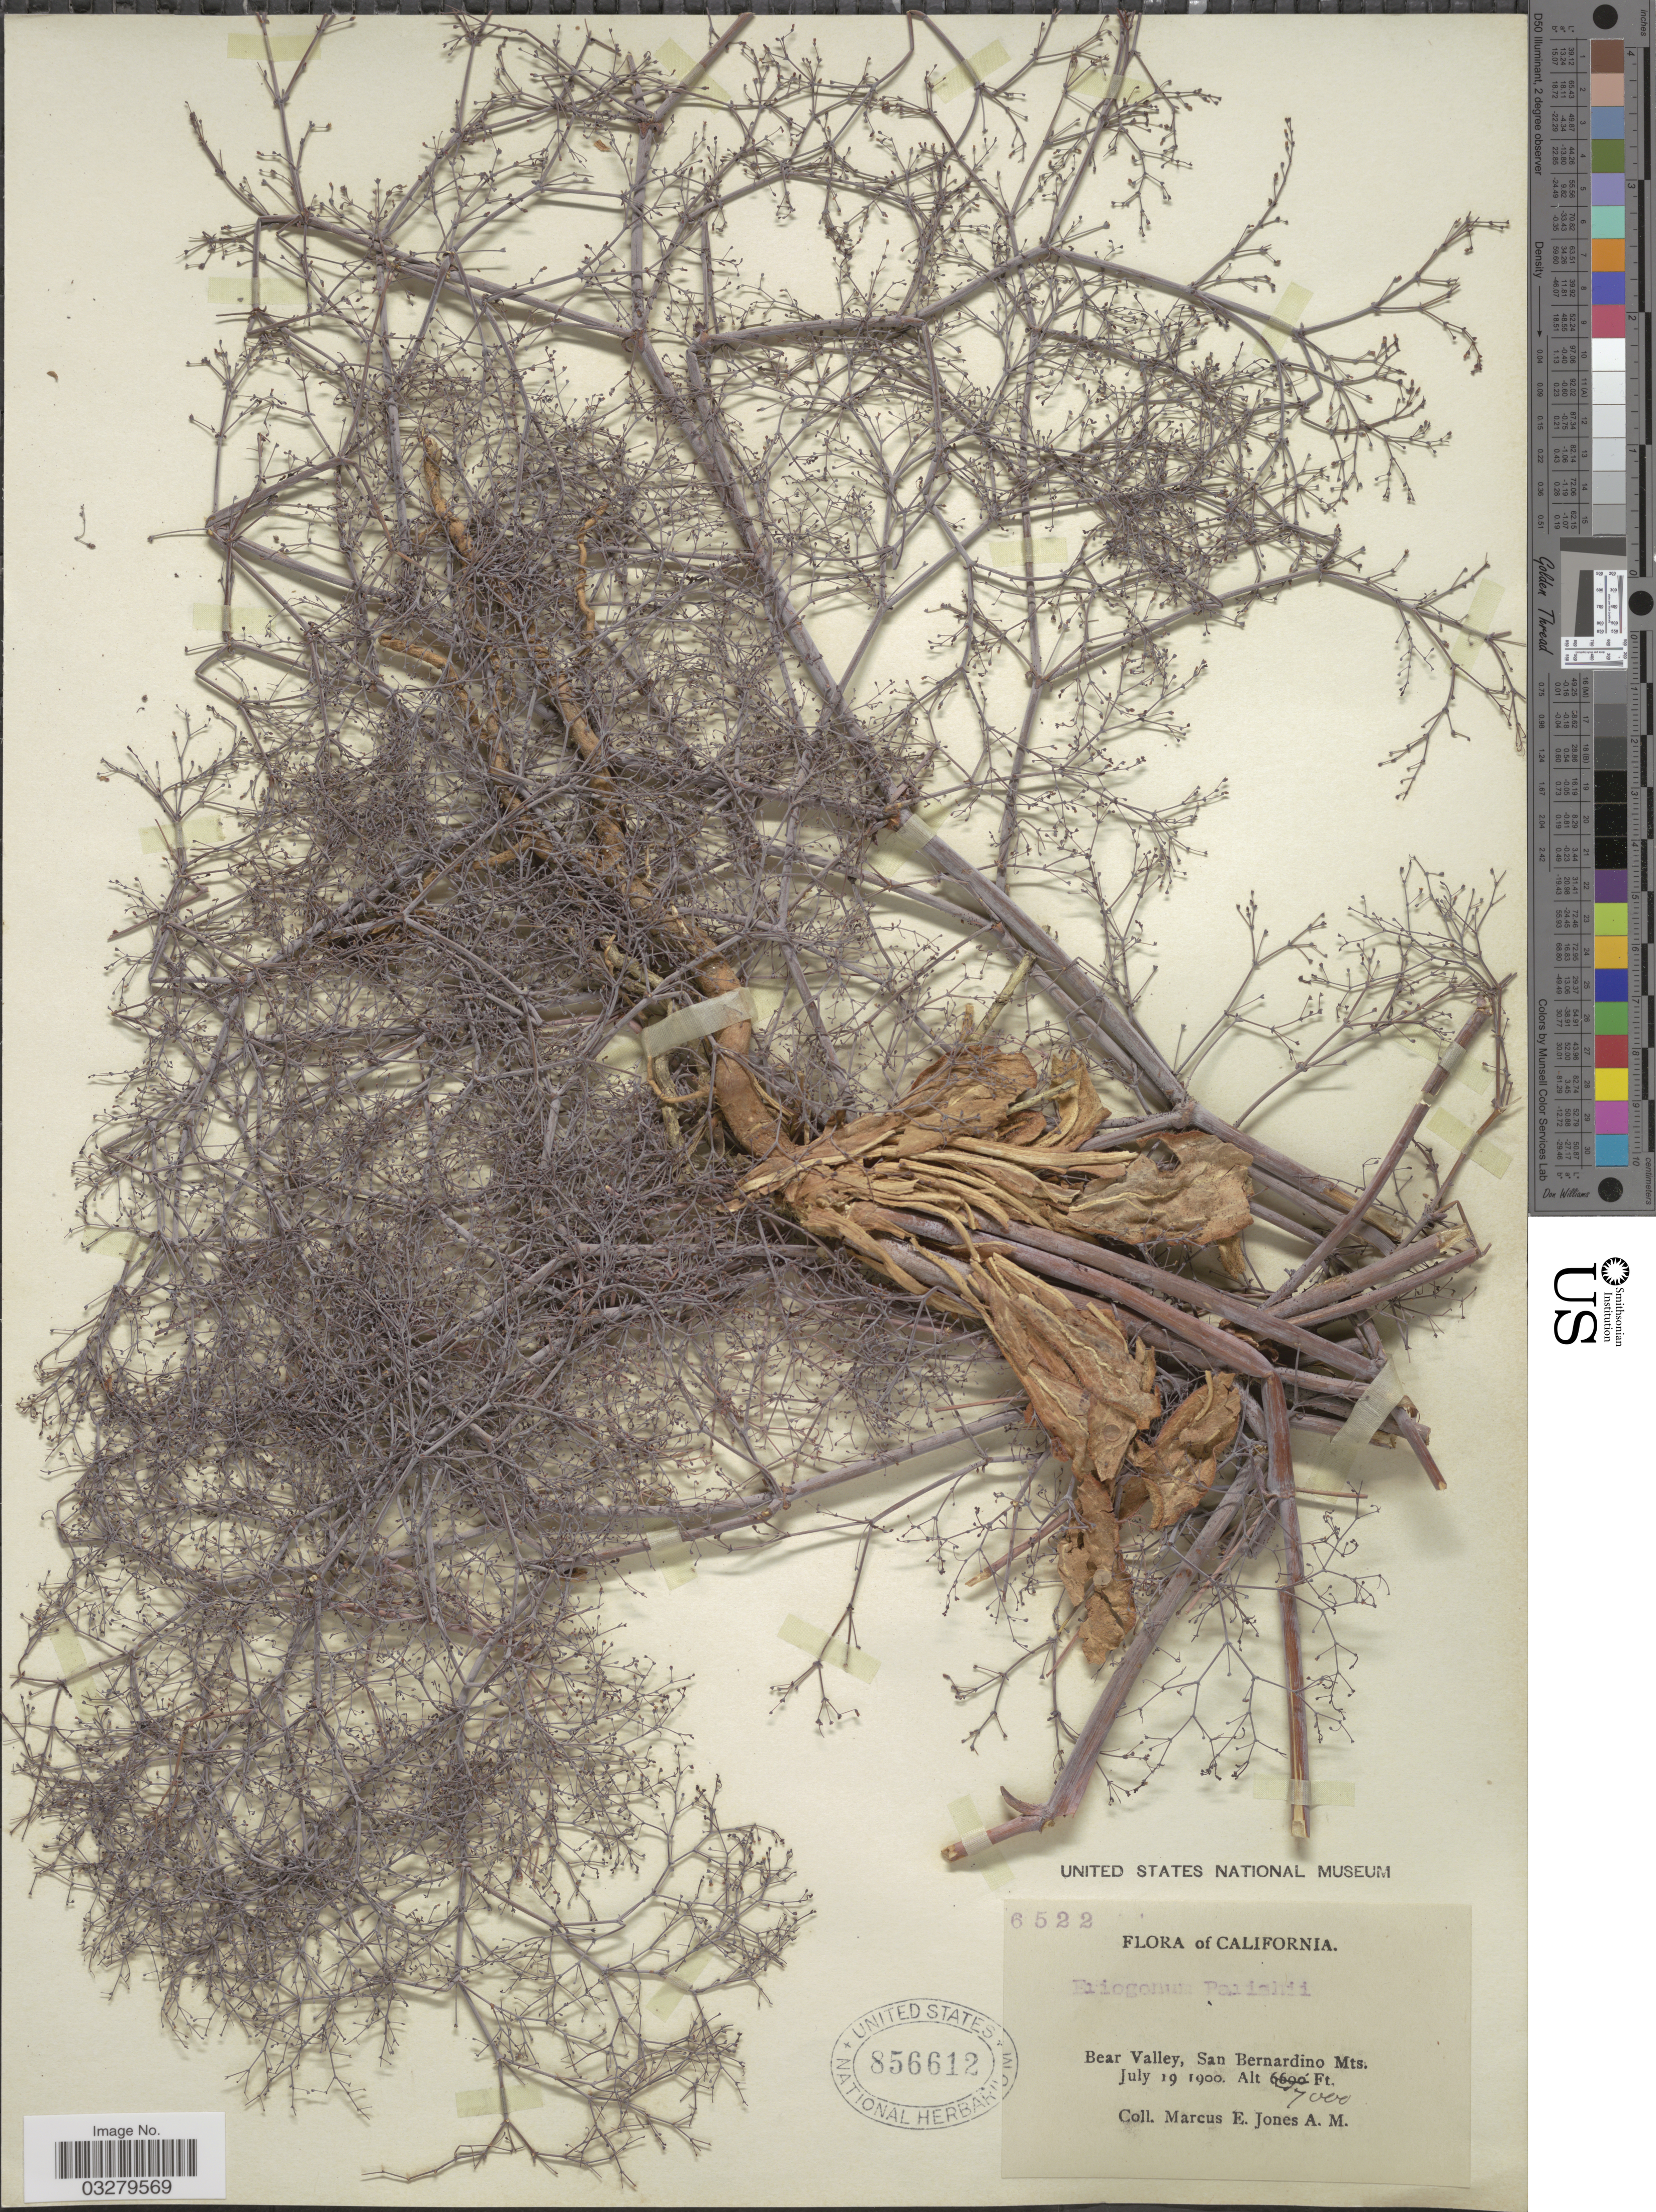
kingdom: Plantae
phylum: Tracheophyta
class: Magnoliopsida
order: Caryophyllales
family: Polygonaceae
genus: Eriogonum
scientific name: Eriogonum parishii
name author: S. Watson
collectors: M. E. Jones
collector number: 6522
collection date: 1900-07-19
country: United States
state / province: California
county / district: San Bernardino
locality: Bear Valley, San Bernardino Mts.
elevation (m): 2134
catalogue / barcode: US 856612